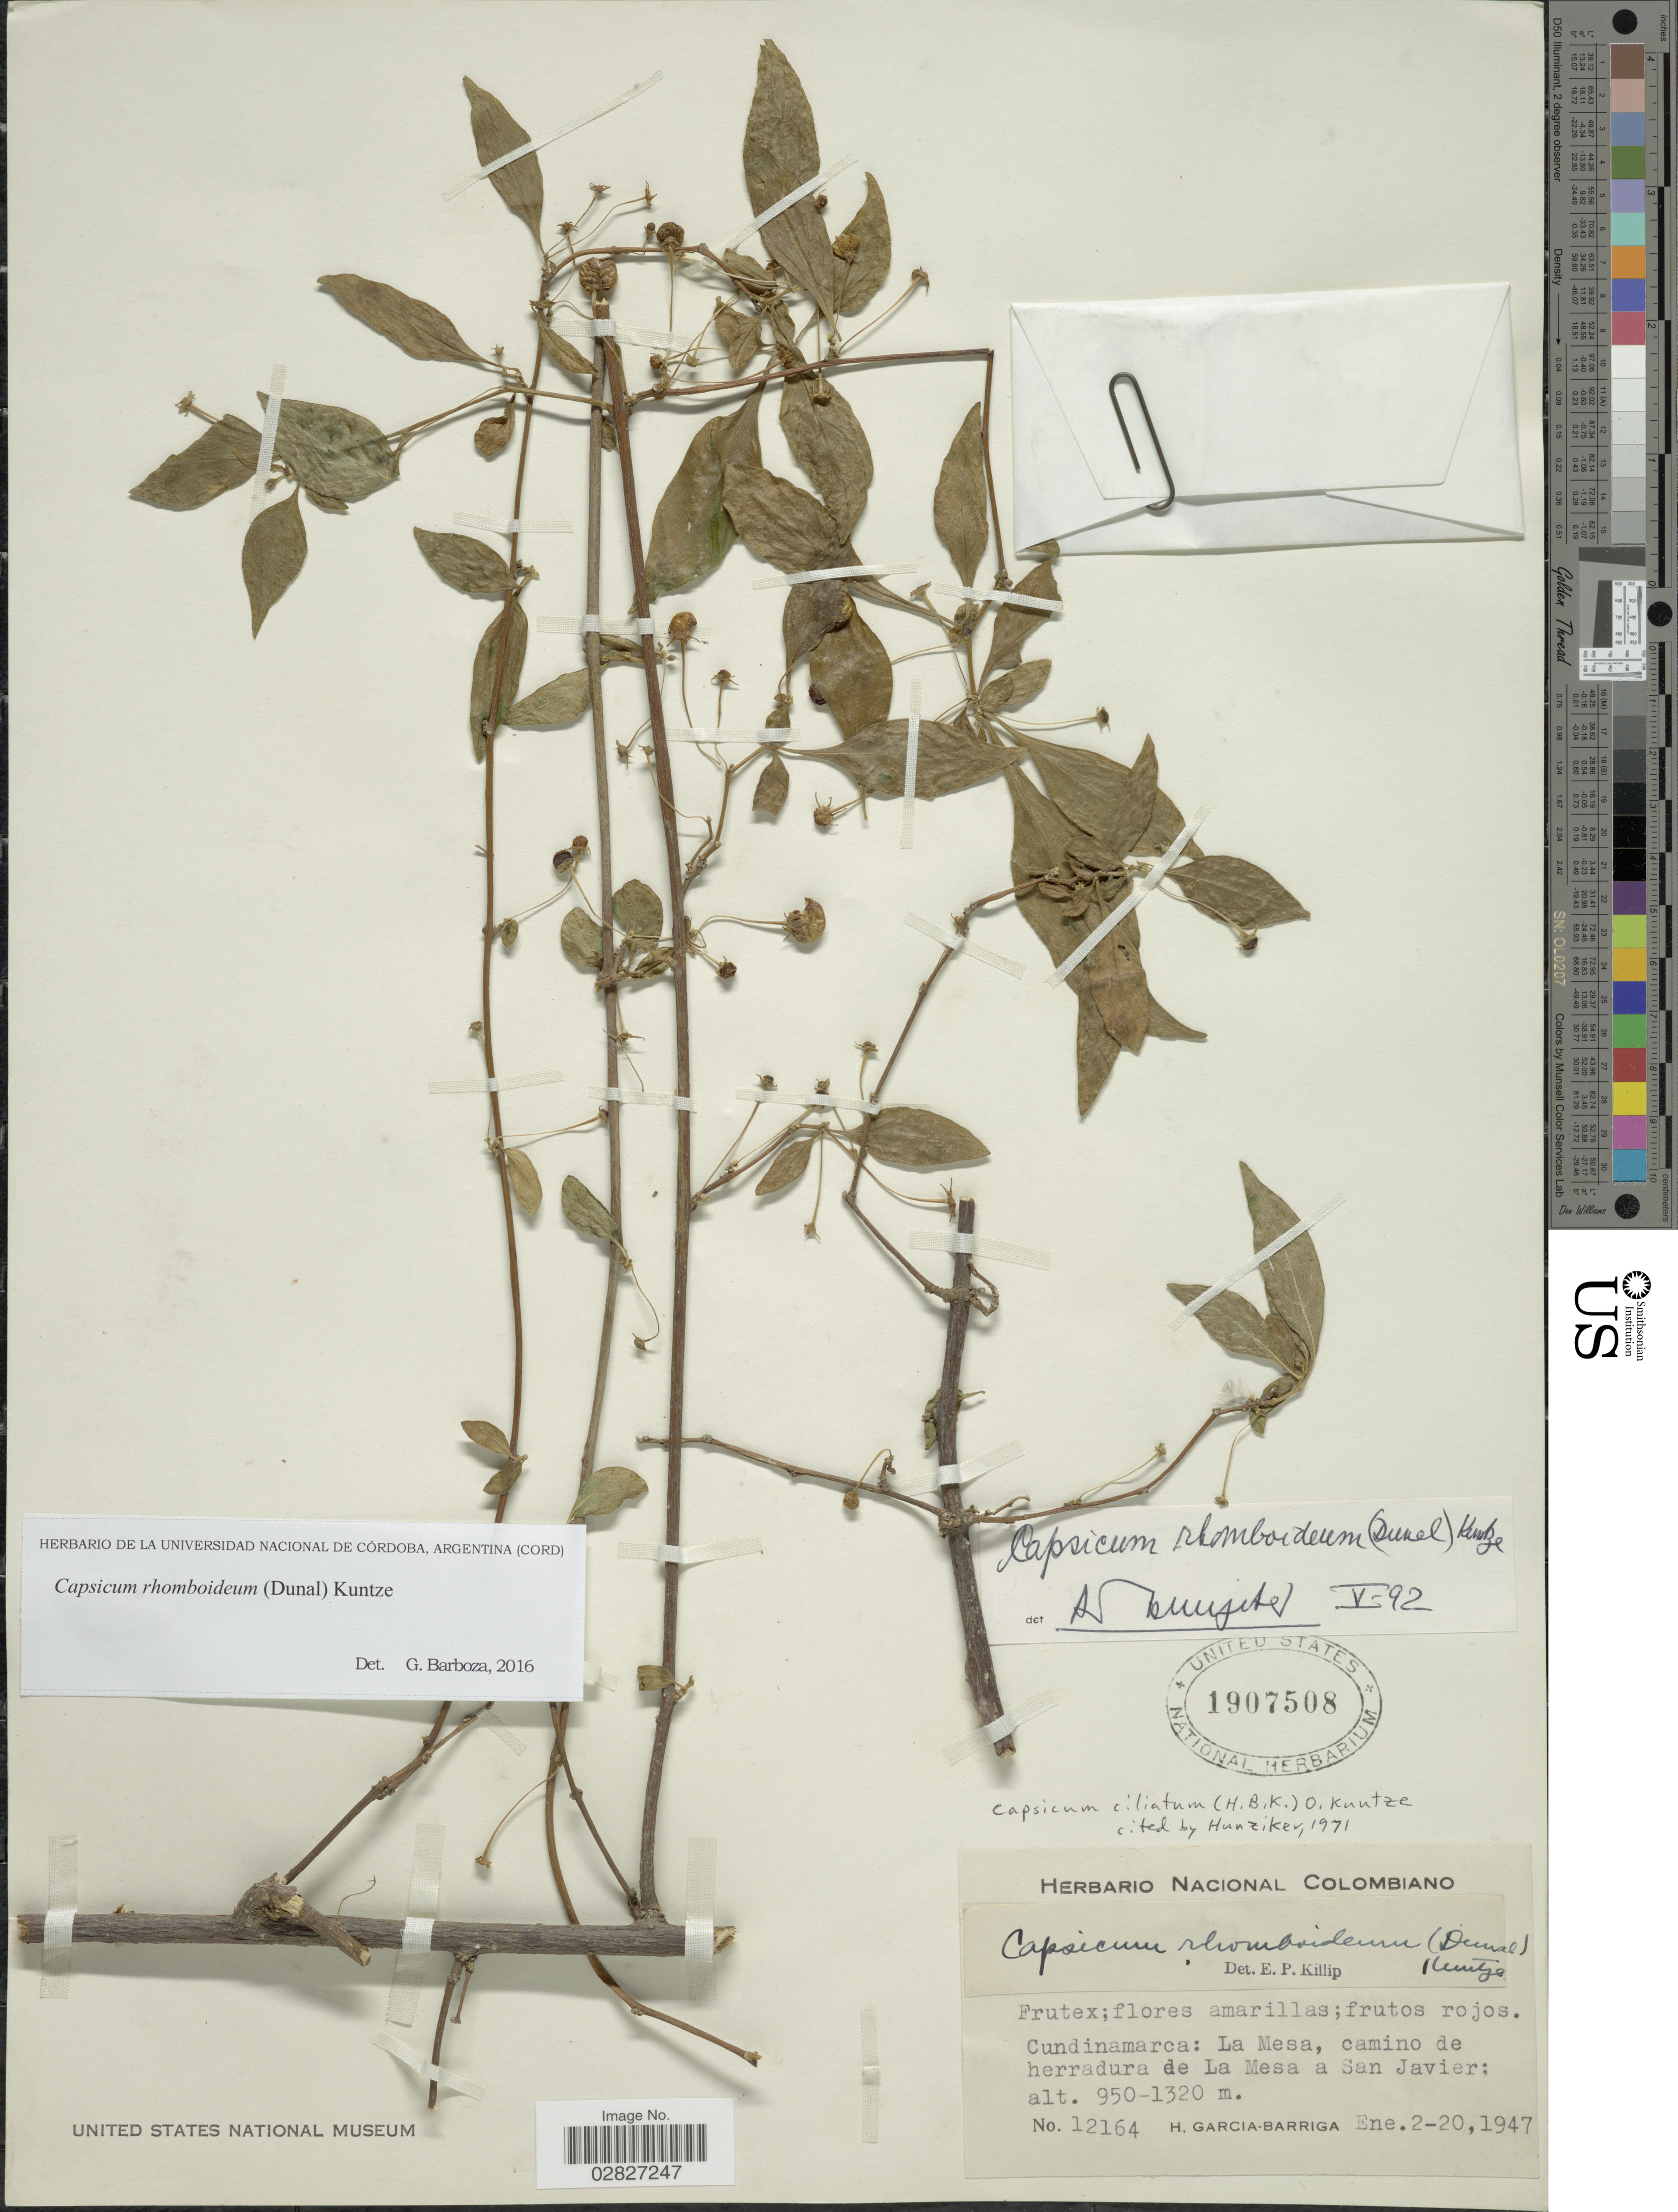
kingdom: Plantae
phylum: Tracheophyta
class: Magnoliopsida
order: Solanales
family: Solanaceae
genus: Capsicum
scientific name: Capsicum rhomboideum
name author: (Humb. & Bonpl. ex Dunal) Kuntze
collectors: H. García Barriga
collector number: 12164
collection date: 1947-01-02/1947-01-20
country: Colombia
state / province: Cundinamarca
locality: Cundinamarca: La Mesa, camino de herradura de La Mesa a San Javier.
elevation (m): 950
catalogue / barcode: US 1907508